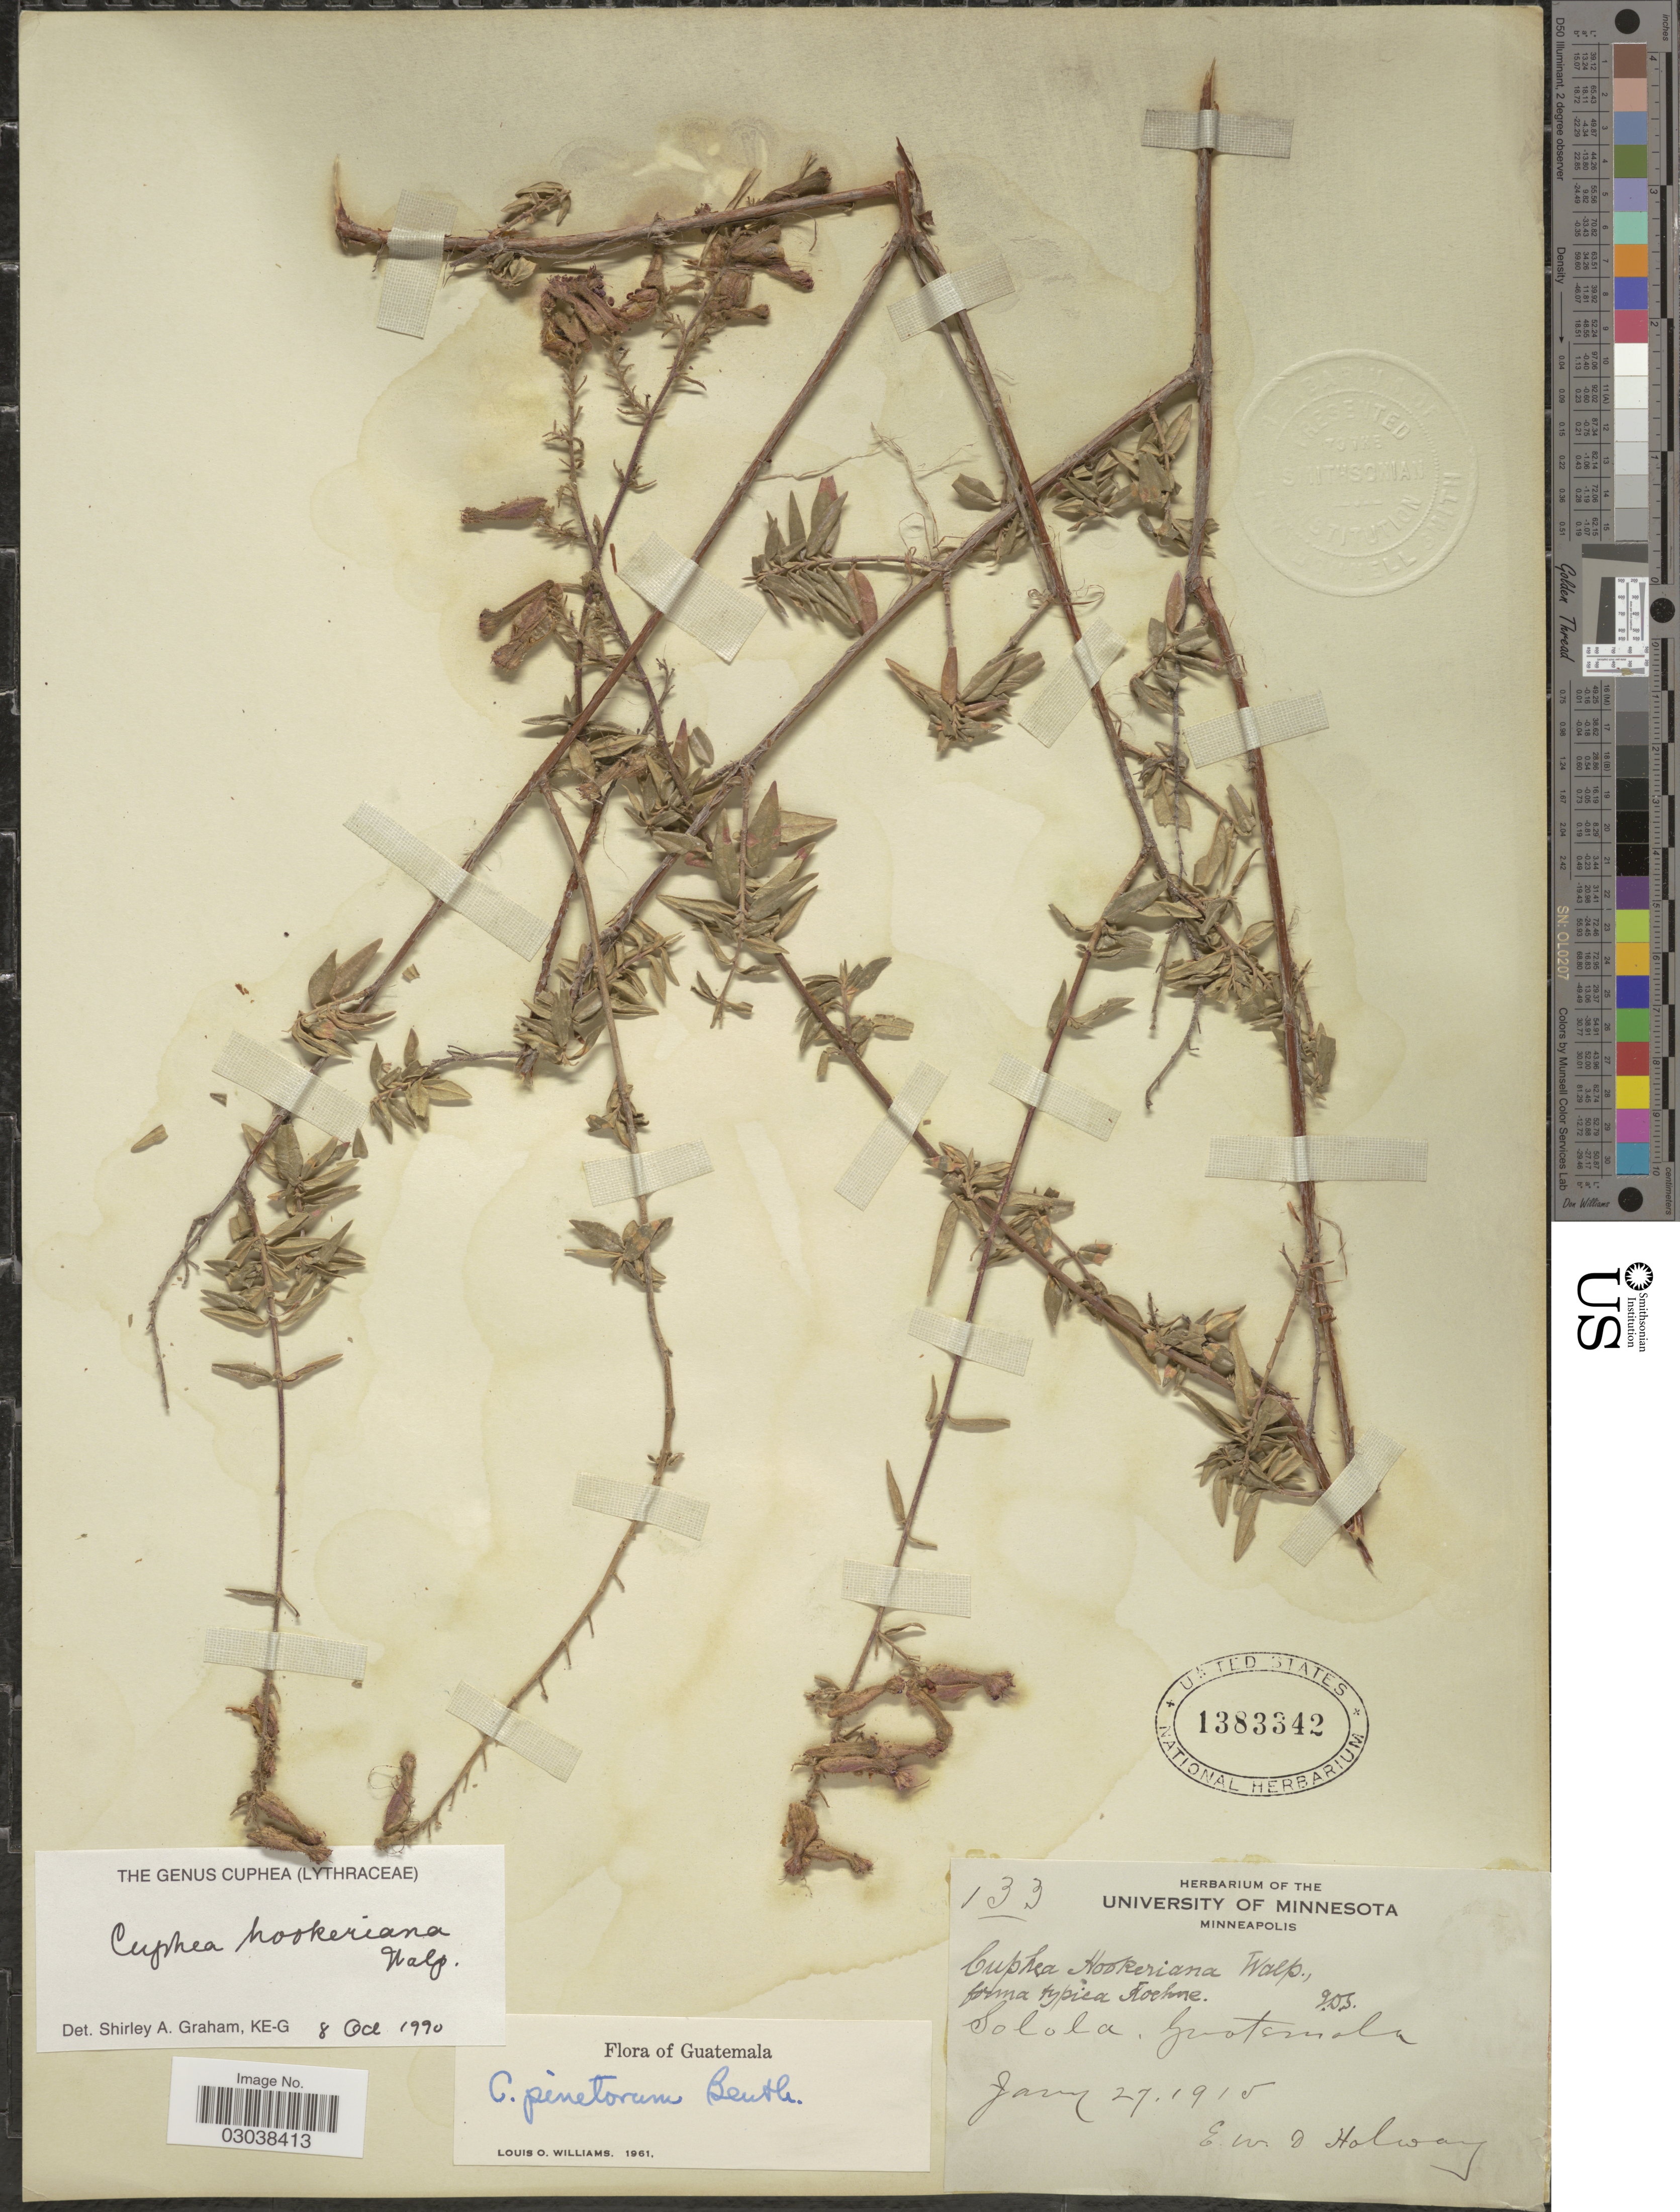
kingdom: Plantae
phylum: Tracheophyta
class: Magnoliopsida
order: Myrtales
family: Lythraceae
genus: Cuphea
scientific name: Cuphea hookeriana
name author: Walp.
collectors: E. W. D. Holway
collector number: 133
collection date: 1915-01-27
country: Guatemala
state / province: Sololá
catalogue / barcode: US 1383342